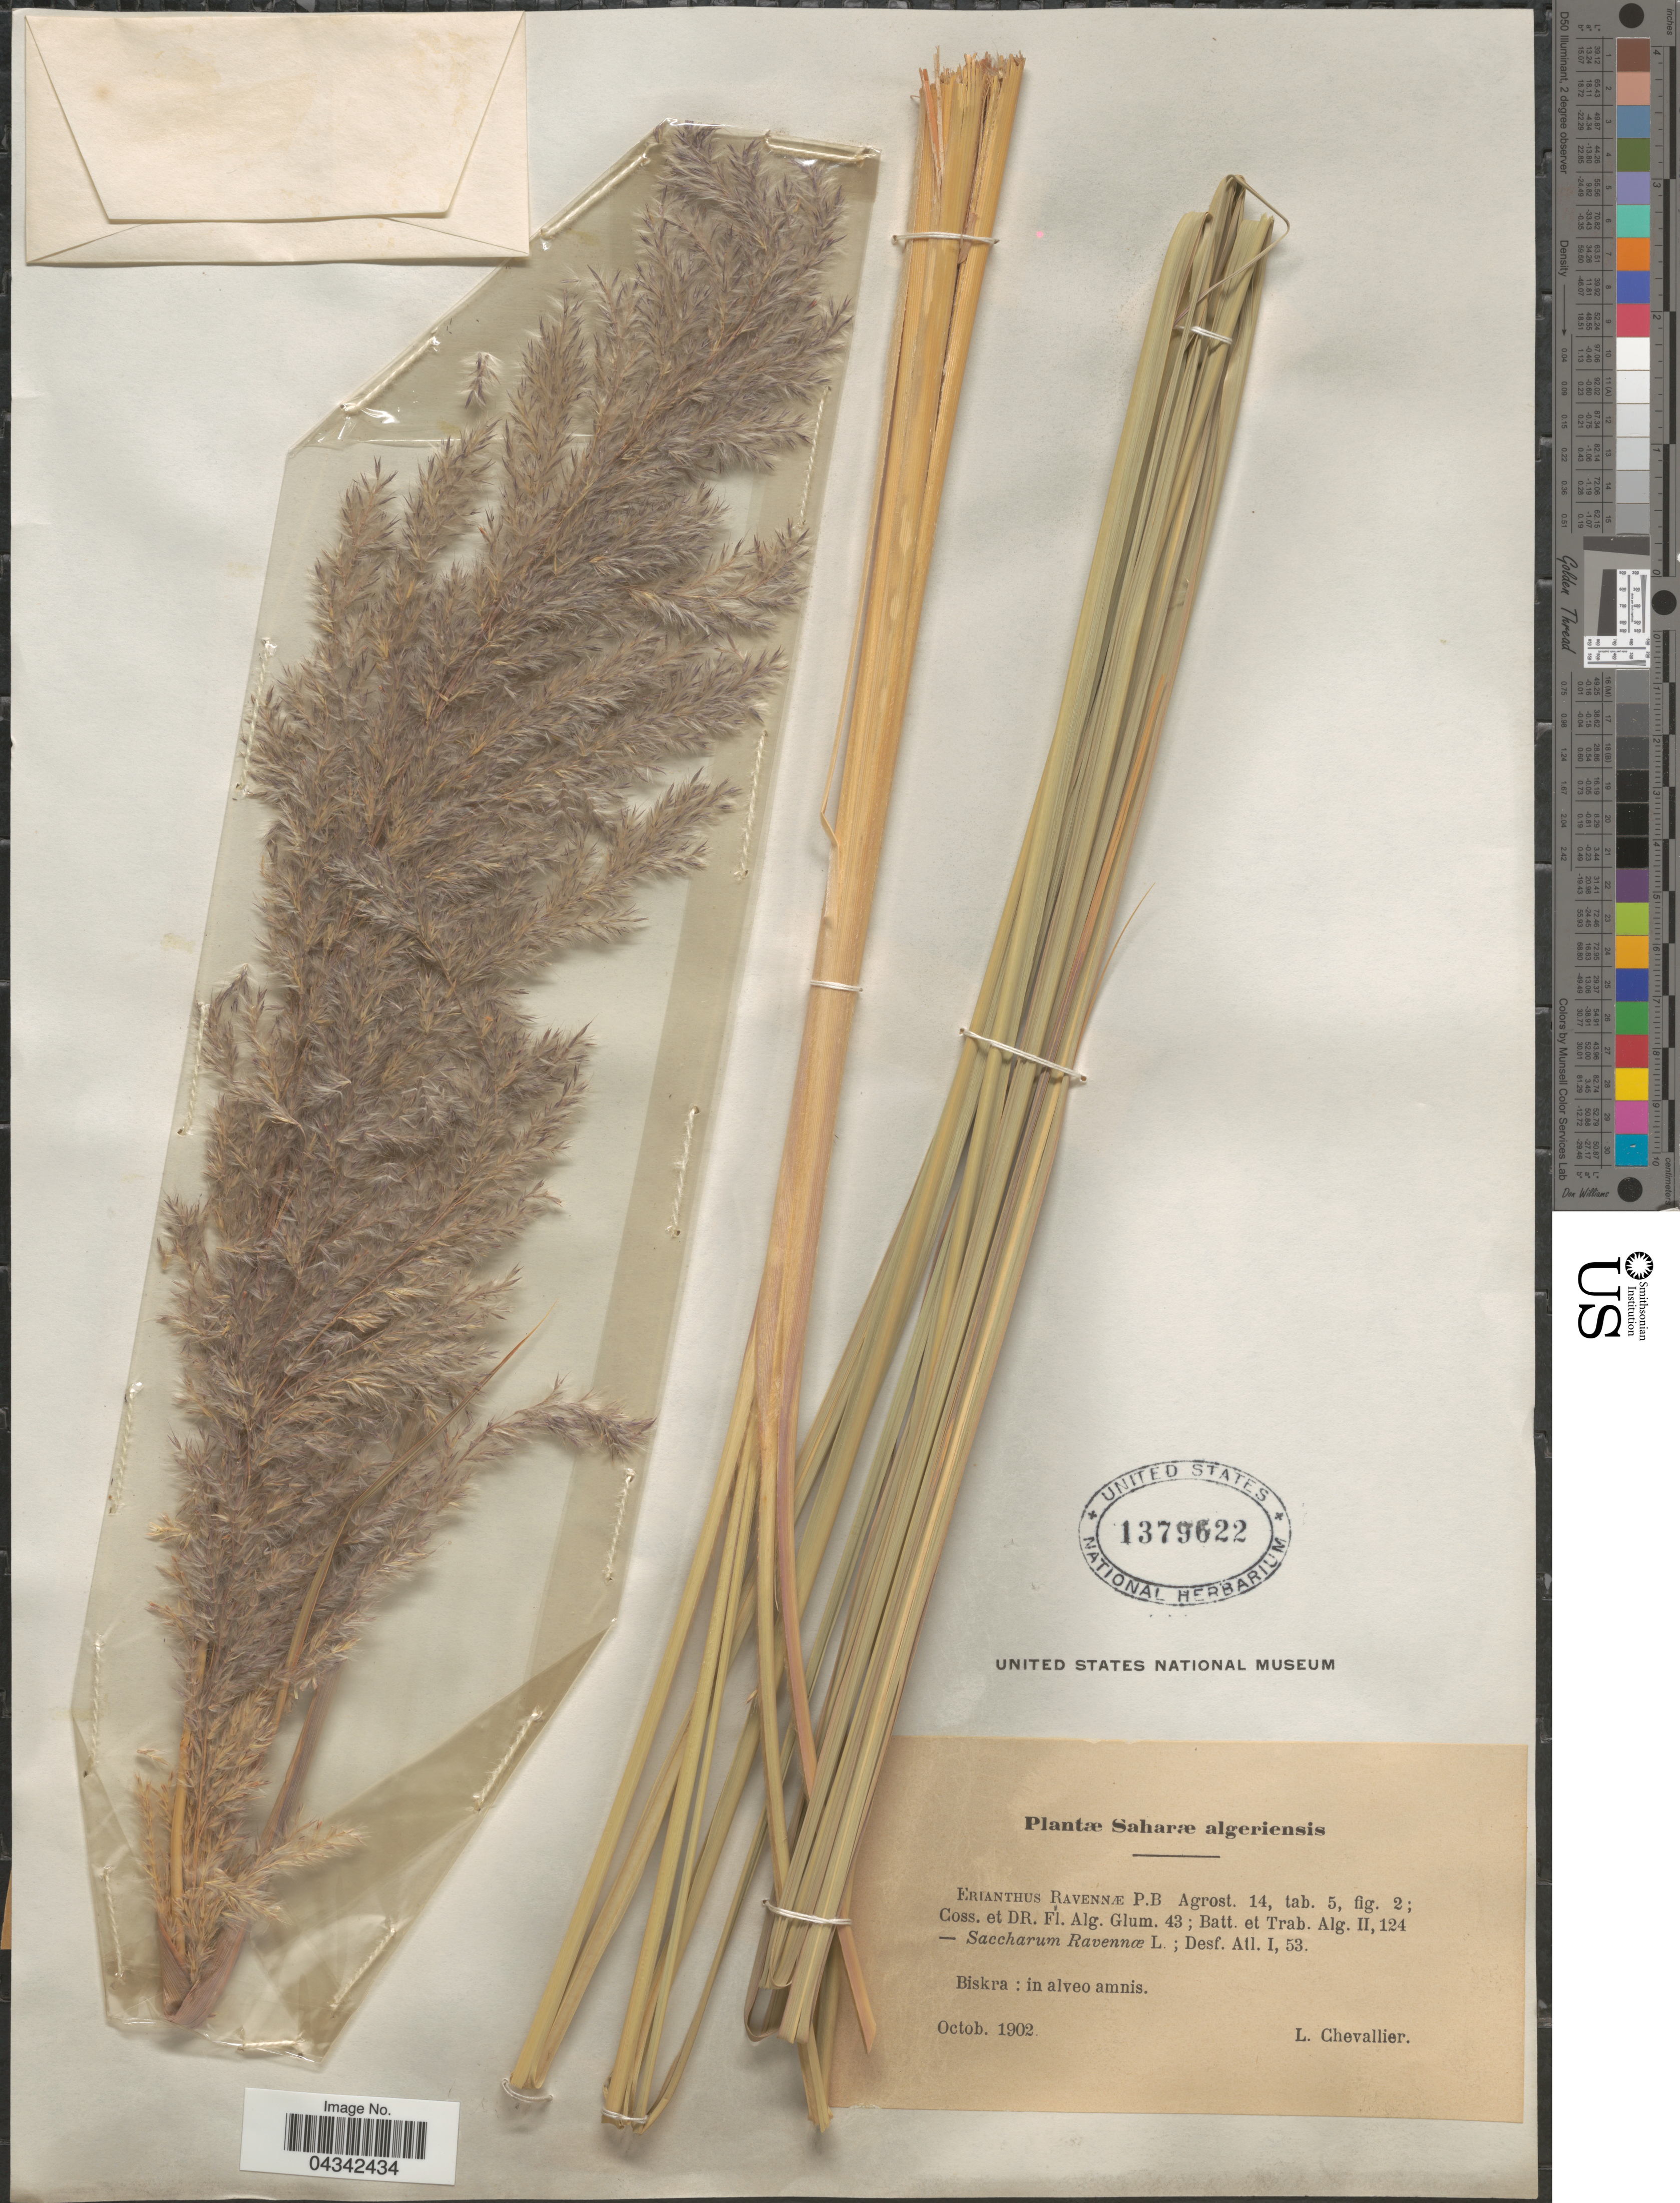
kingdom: Plantae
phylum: Tracheophyta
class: Liliopsida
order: Poales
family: Poaceae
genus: Tripidium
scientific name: Tripidium ravennae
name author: (L.) H. Scholz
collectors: L. Chevallier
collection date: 1902-10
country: Algeria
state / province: Biskra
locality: Saharæ algeriensis. In alveo amnis.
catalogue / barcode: US 1379622